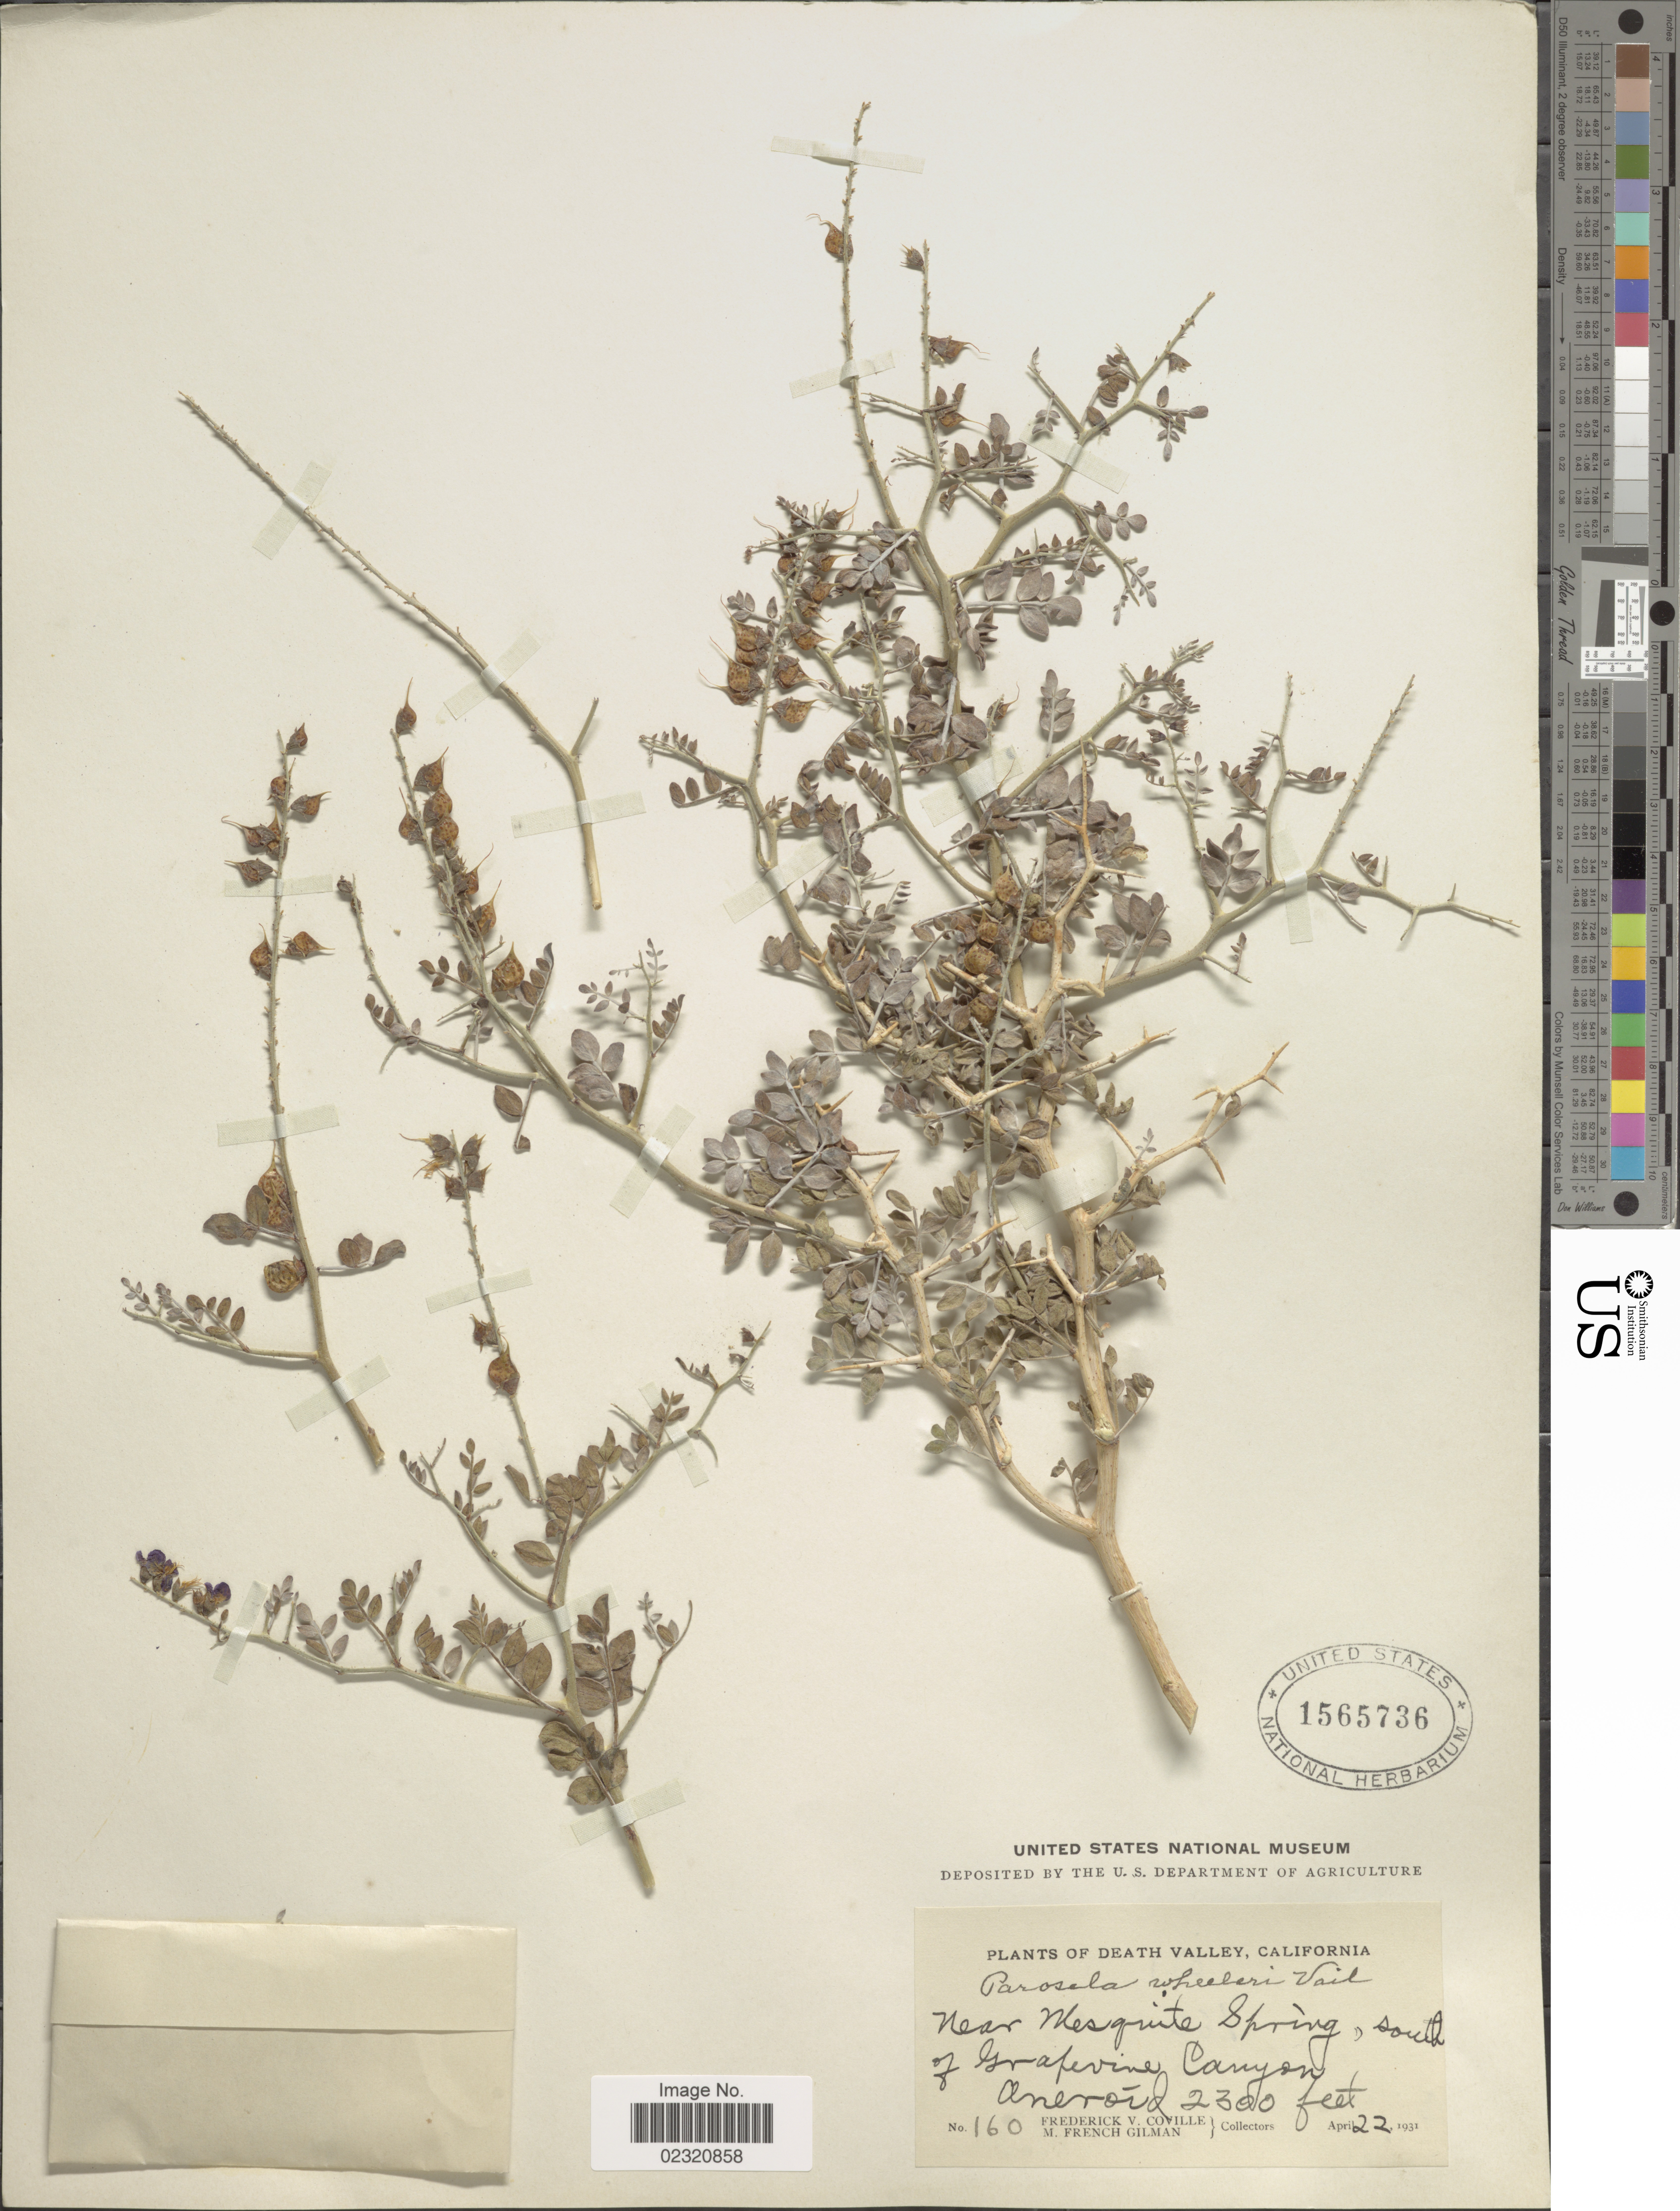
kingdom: Plantae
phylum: Tracheophyta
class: Magnoliopsida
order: Fabales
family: Fabaceae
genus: Psorothamnus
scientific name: Psorothamnus arborescens var. minutifolius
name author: (Parish) Barneby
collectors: F. V. Coville & M. F. Gilman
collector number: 160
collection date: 1931-04-22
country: United States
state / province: California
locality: Death Valley, near Mesquite Spring, south of Grapevine Canyon, Aneroid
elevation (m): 701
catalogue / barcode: US 1565736